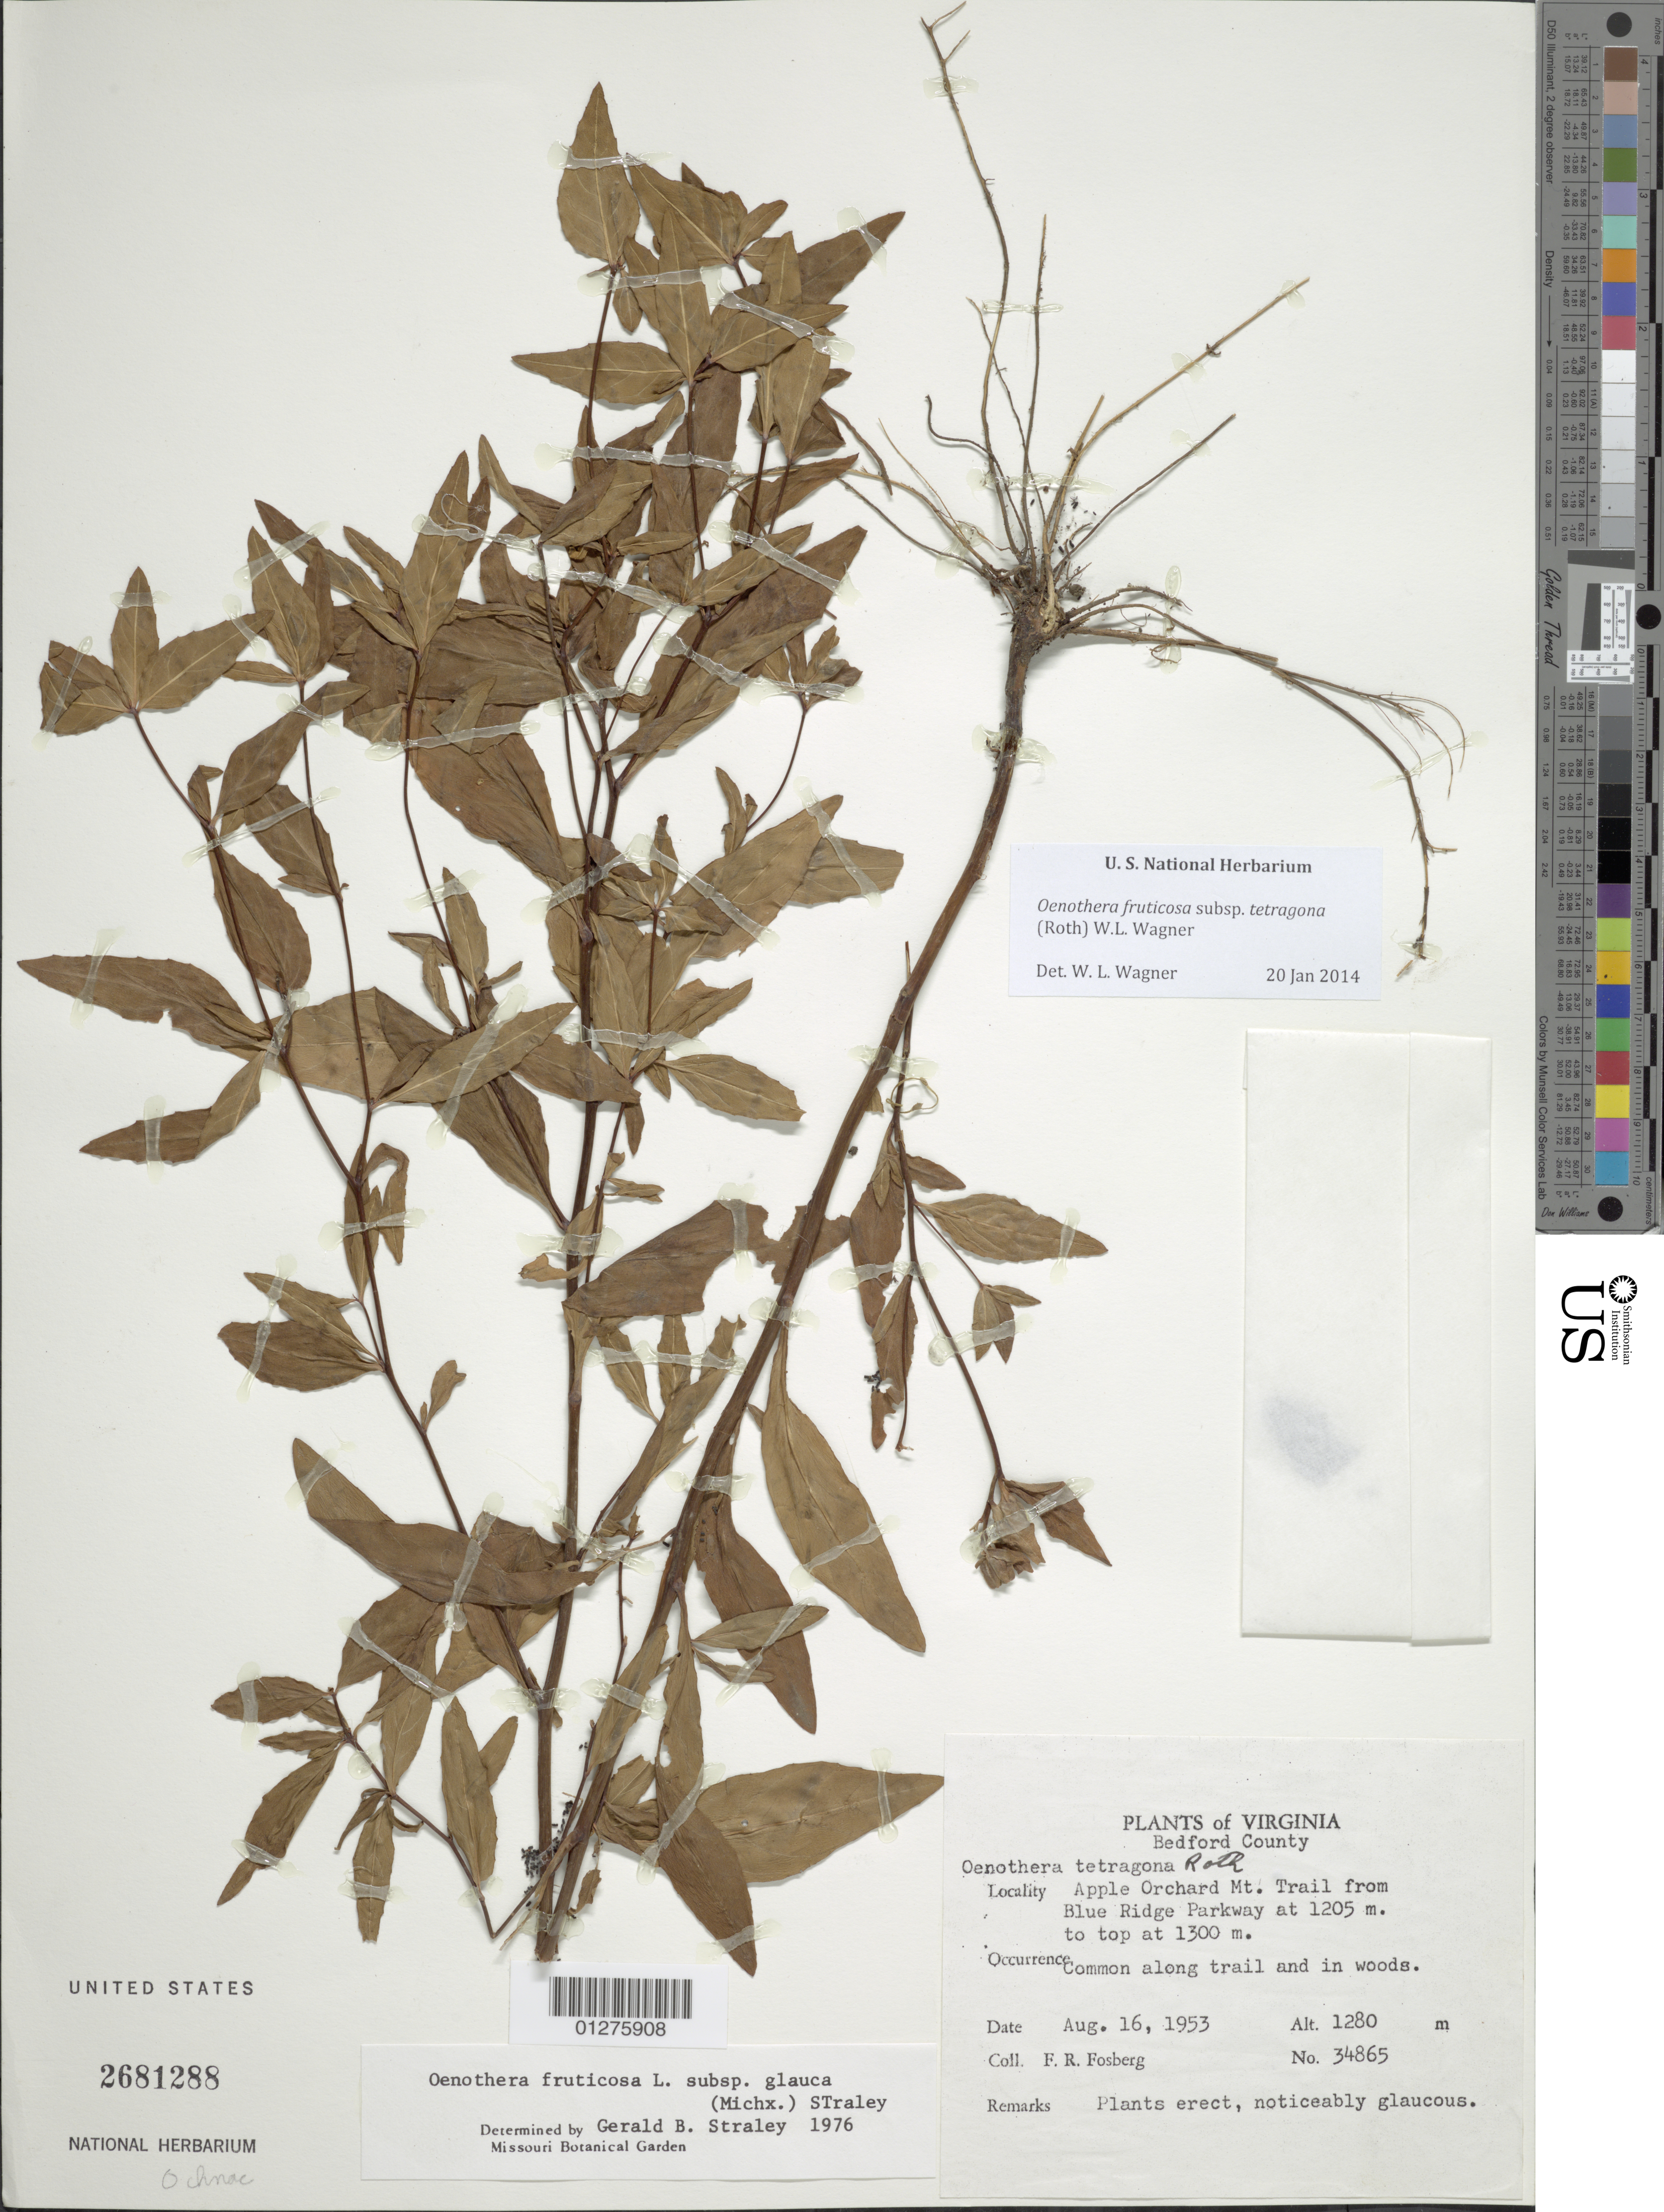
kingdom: Plantae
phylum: Tracheophyta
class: Magnoliopsida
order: Myrtales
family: Onagraceae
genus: Oenothera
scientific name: Oenothera fruticosa subsp. tetragona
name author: (Roth) W.L. Wagner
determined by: Wagner, W. L., (BOT), Smithsonian Institution - National Museum of Natural History (UNITED STATES)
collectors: F. R. Fosberg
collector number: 34865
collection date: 1953-08-16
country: United States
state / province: Virginia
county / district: Bedford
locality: Apple Orchard Mt. Trail from Blue Ridge Parkway to top.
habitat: Along trail and in woods.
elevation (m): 1280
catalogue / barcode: US 2681288